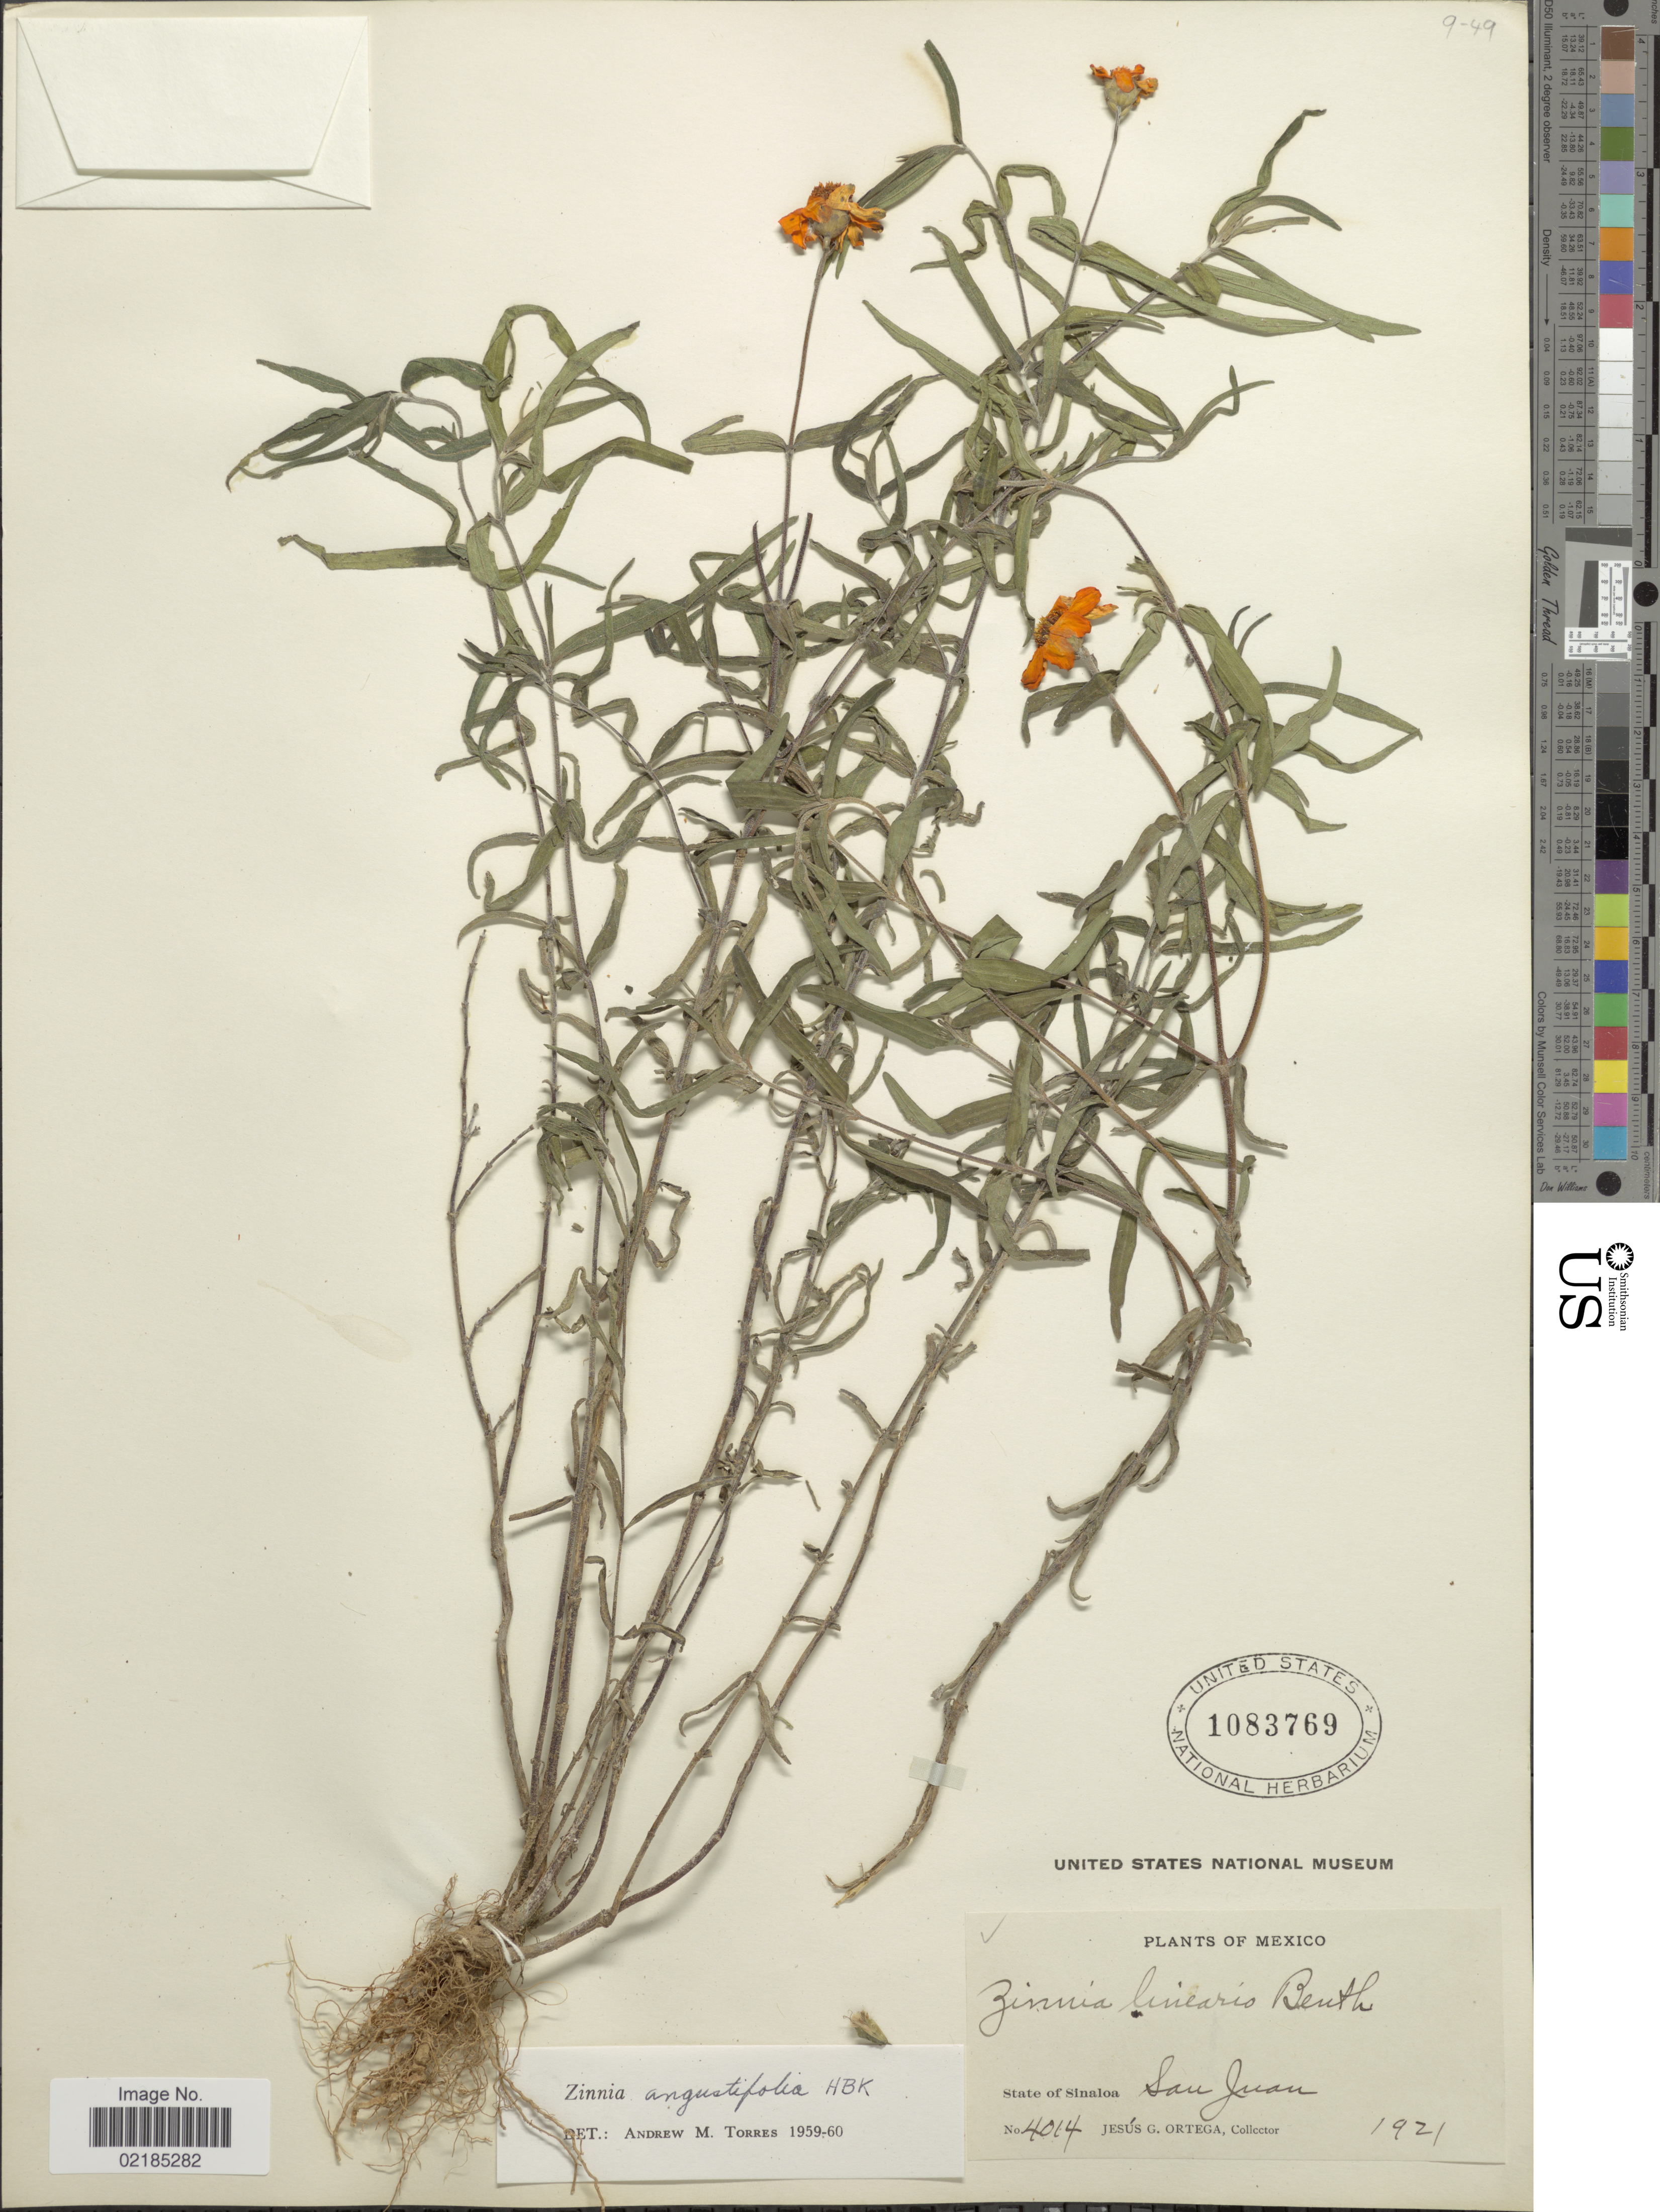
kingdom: Plantae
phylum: Tracheophyta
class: Magnoliopsida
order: Asterales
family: Asteraceae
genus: Zinnia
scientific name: Zinnia angustifolia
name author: Kunth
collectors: J. Ortega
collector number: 4014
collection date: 1921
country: Mexico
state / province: Sinaloa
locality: San Juan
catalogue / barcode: US 1083769